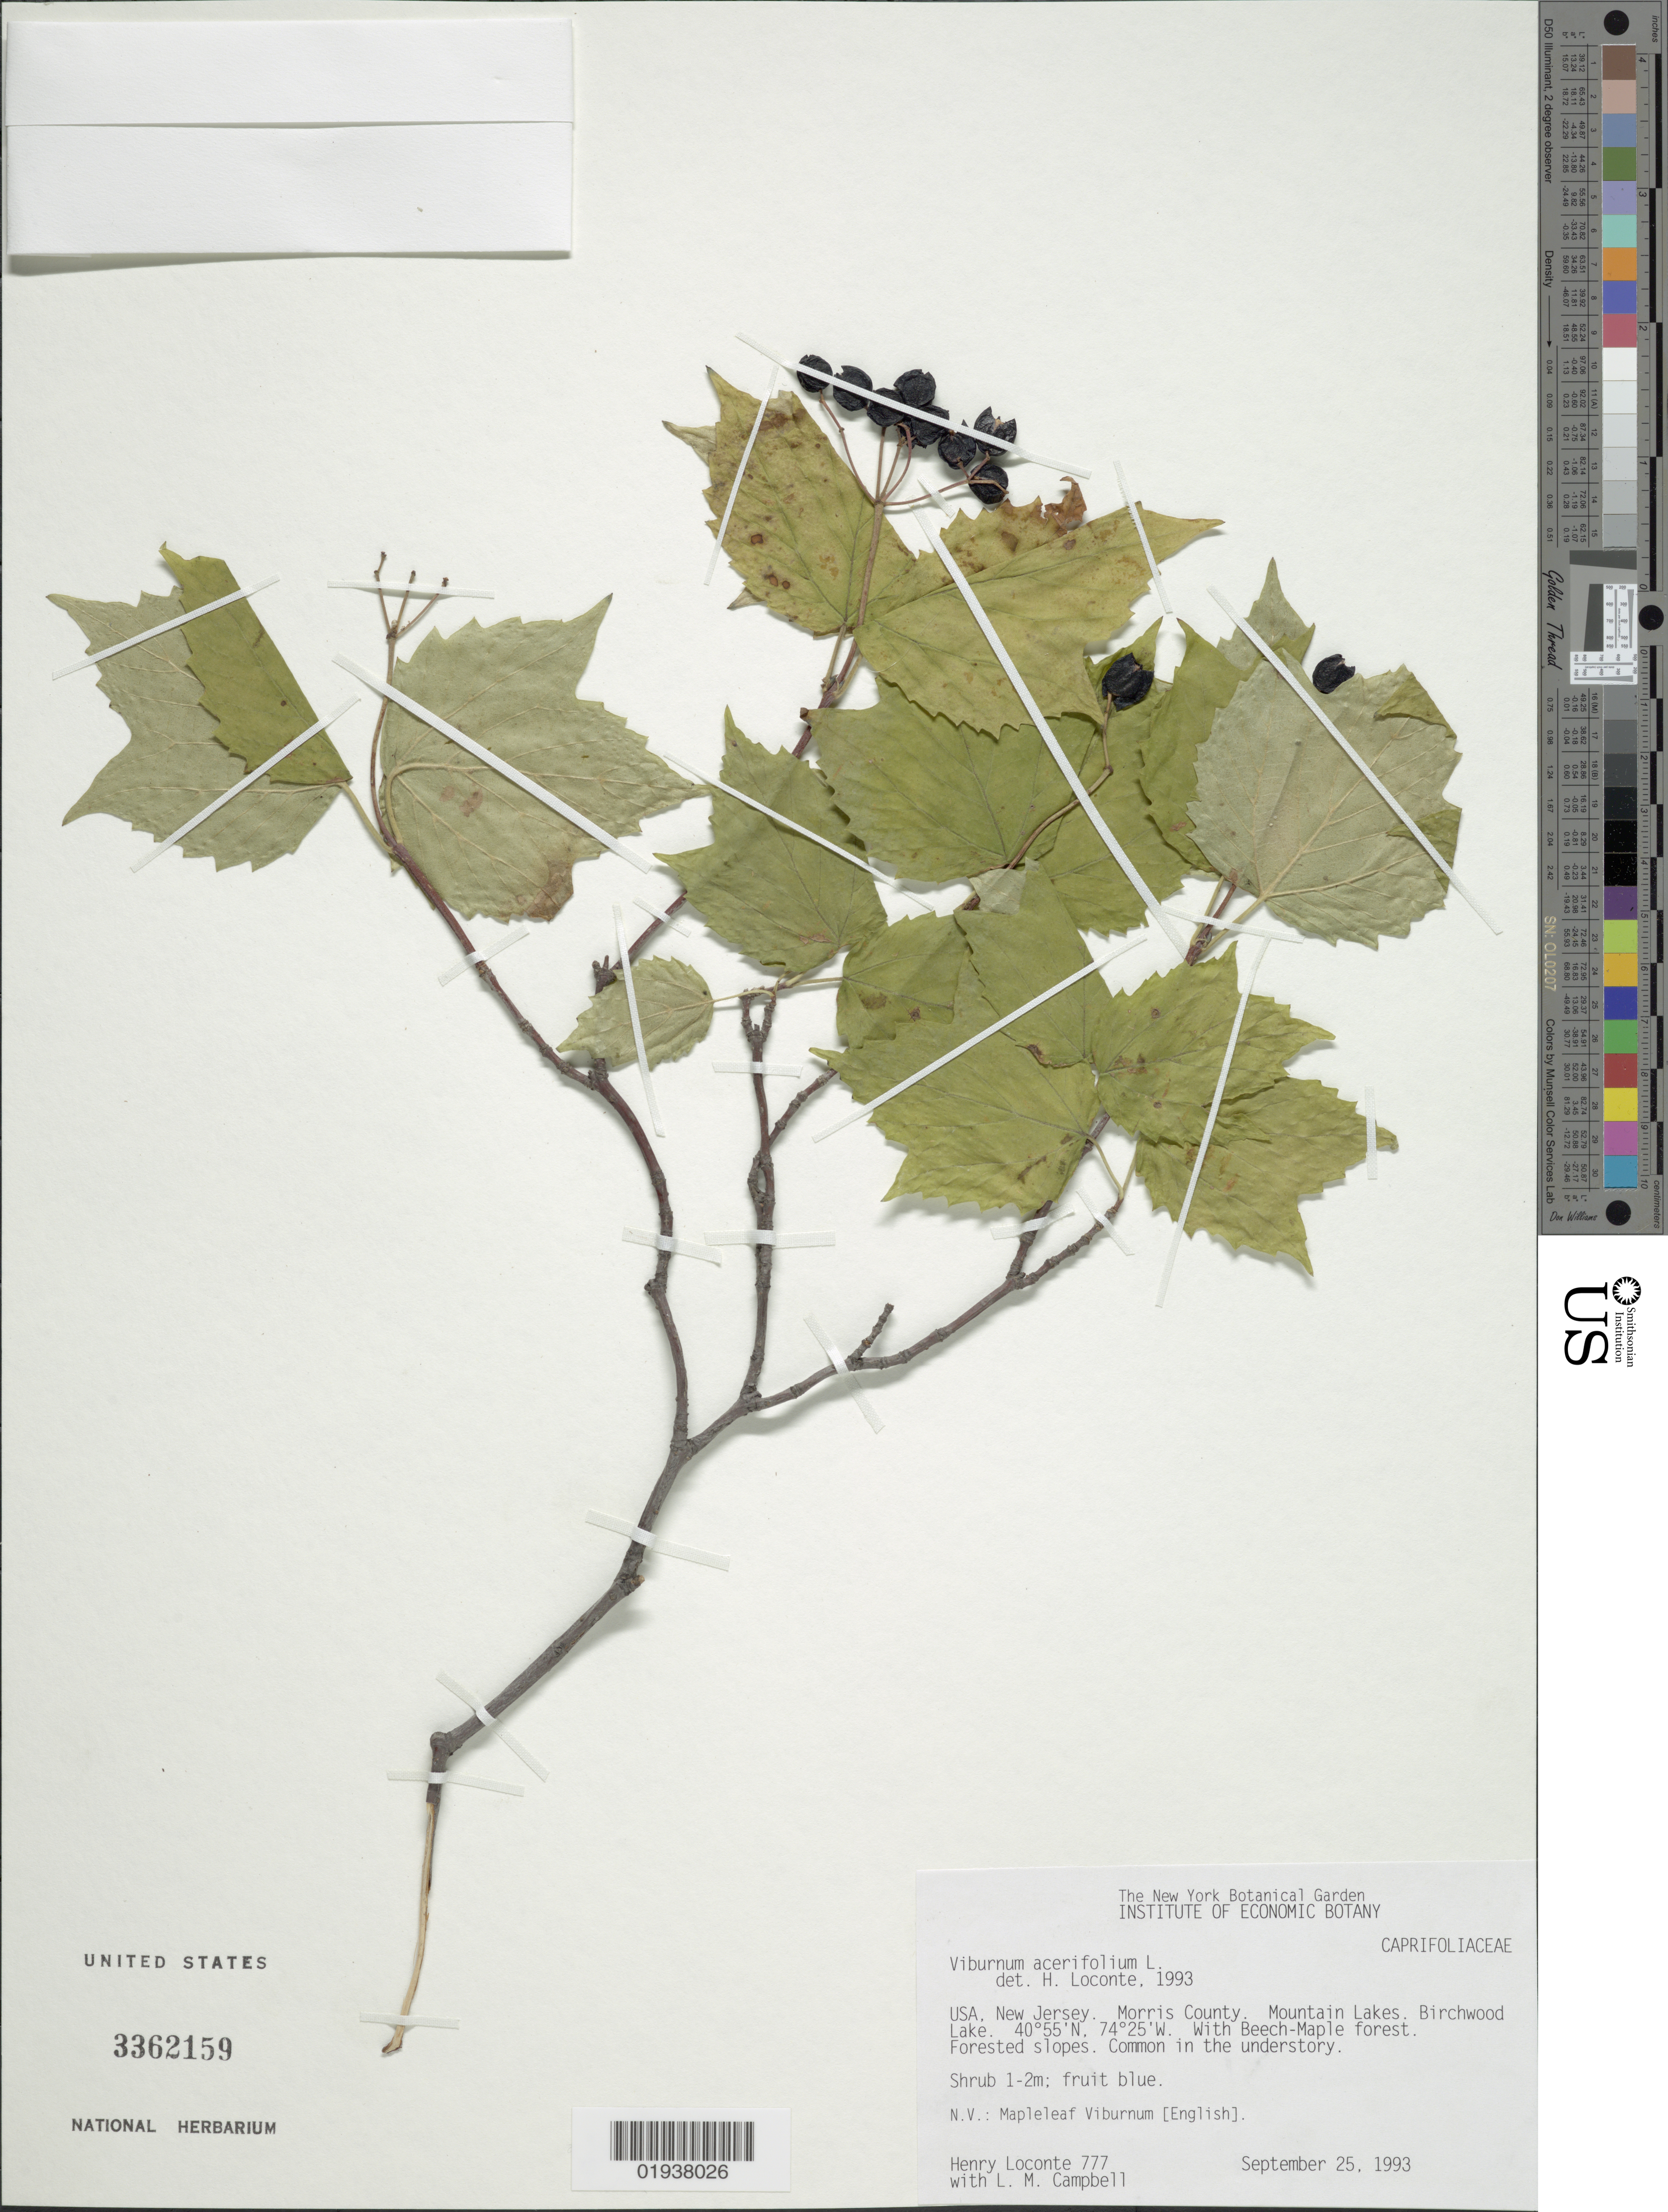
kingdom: Plantae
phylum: Tracheophyta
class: Magnoliopsida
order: Dipsacales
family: Viburnaceae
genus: Viburnum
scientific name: Viburnum acerifolium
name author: L.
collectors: H. Loconte & L. Campbell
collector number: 777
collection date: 1993-09-25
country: United States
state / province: New Jersey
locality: USA. Morris County. Mountain Lakes. Birchwood Lake.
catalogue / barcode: US 3362159